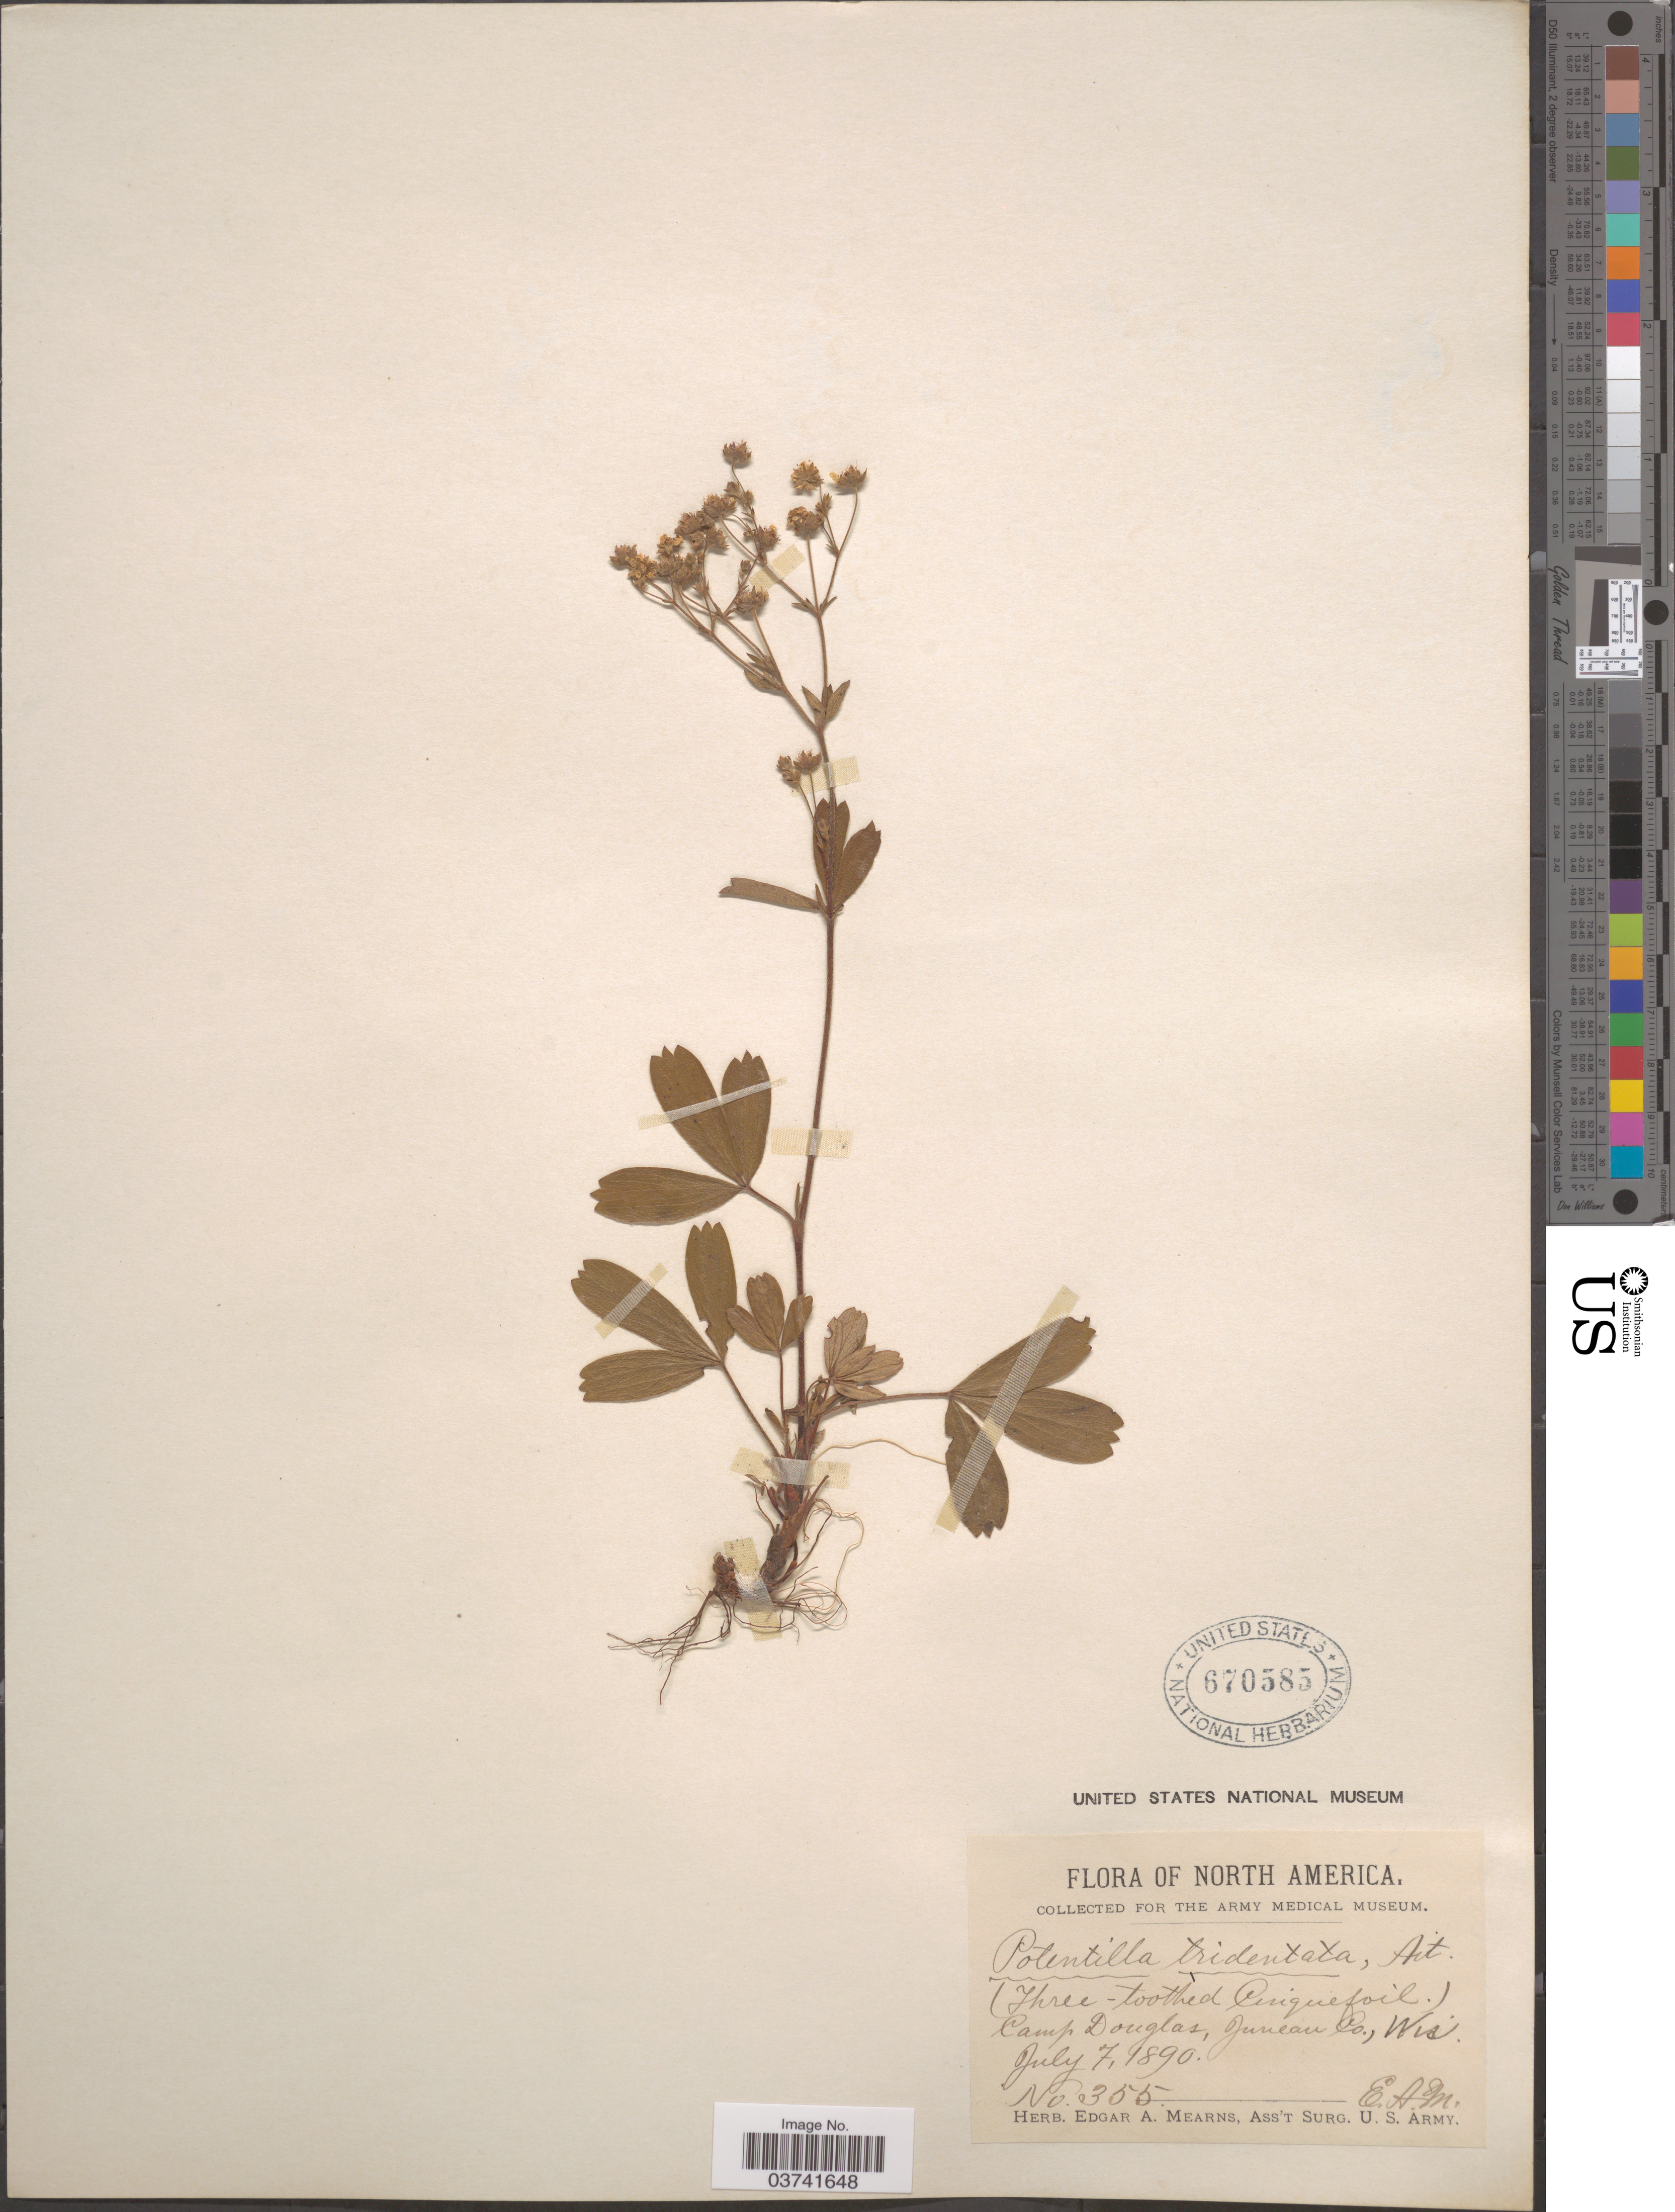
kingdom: Plantae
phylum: Tracheophyta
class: Magnoliopsida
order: Rosales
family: Rosaceae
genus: Potentilla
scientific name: Potentilla tridentata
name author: Aiton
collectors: E. A. Mearns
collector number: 355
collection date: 1890-07-07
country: United States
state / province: Wisconsin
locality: Camp Douglas, Juneau Co.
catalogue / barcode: US 670585